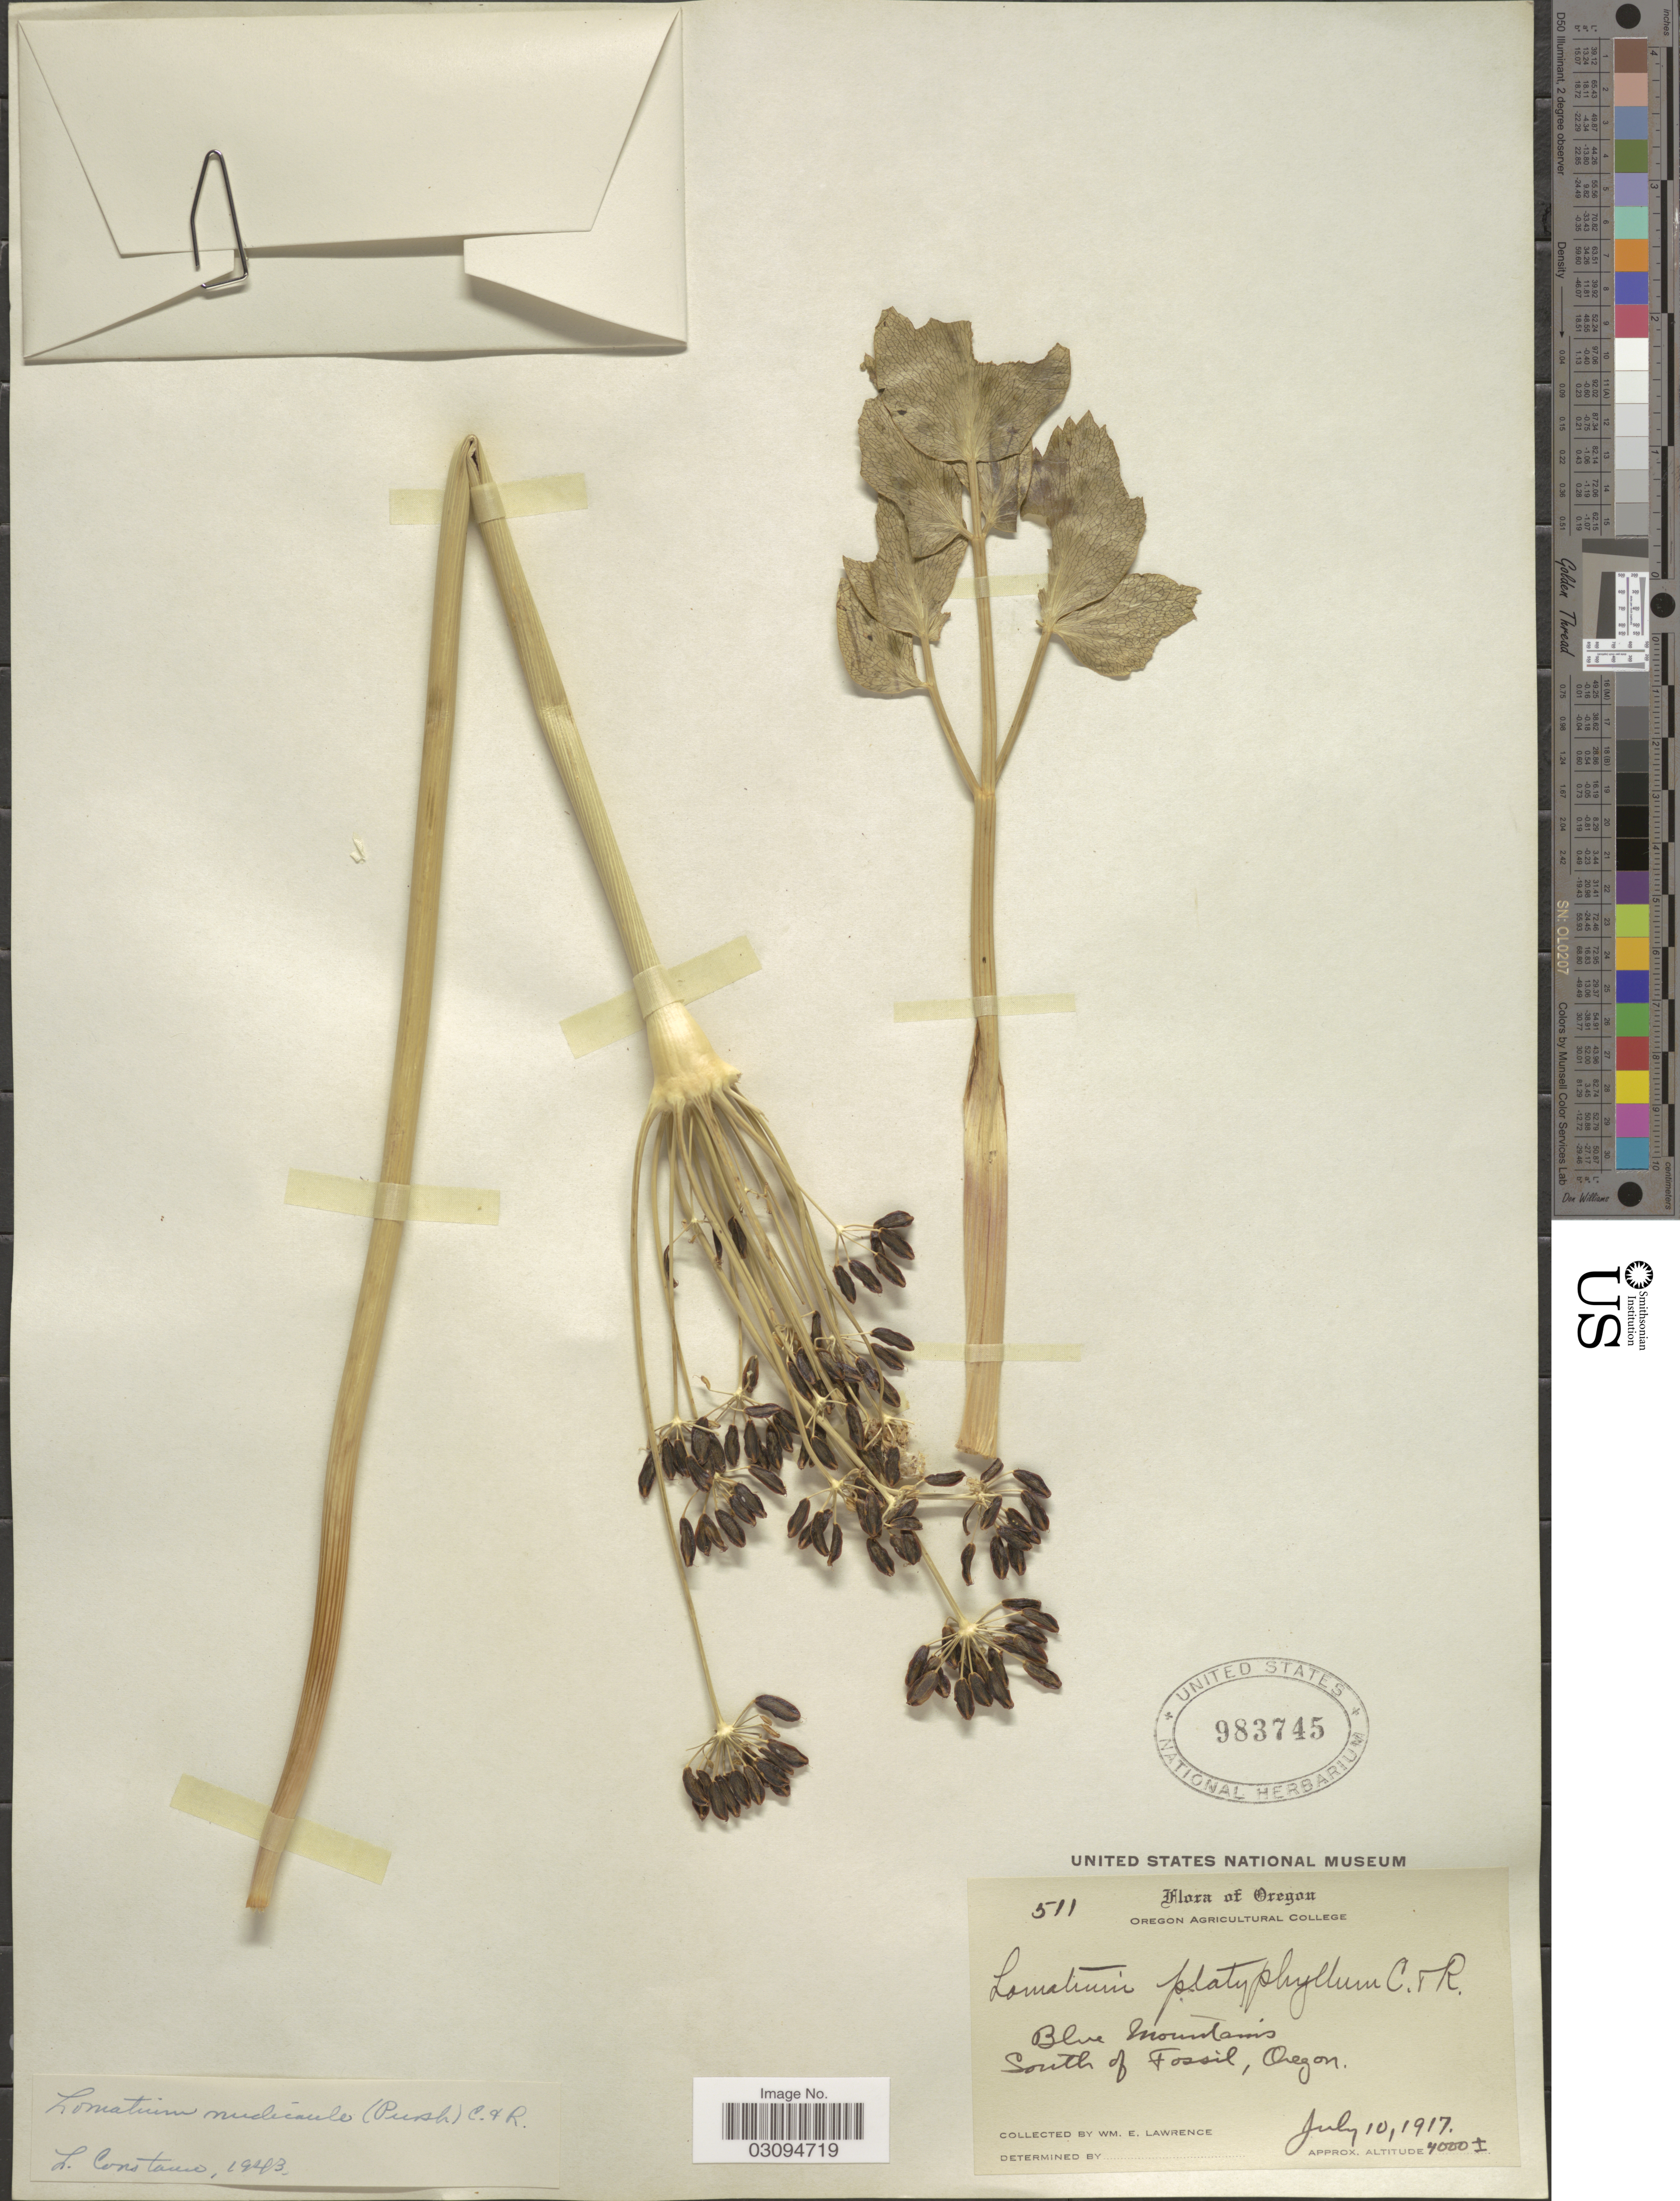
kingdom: Plantae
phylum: Tracheophyta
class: Magnoliopsida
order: Apiales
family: Apiaceae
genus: Lomatium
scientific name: Lomatium nudicaule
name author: (Pursh) J.M. Coult. & Rose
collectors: W. Lawrence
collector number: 511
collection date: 1917-07-10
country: United States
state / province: Oregon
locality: Blue Mountains. South of Fossil.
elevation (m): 1219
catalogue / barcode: US 983745